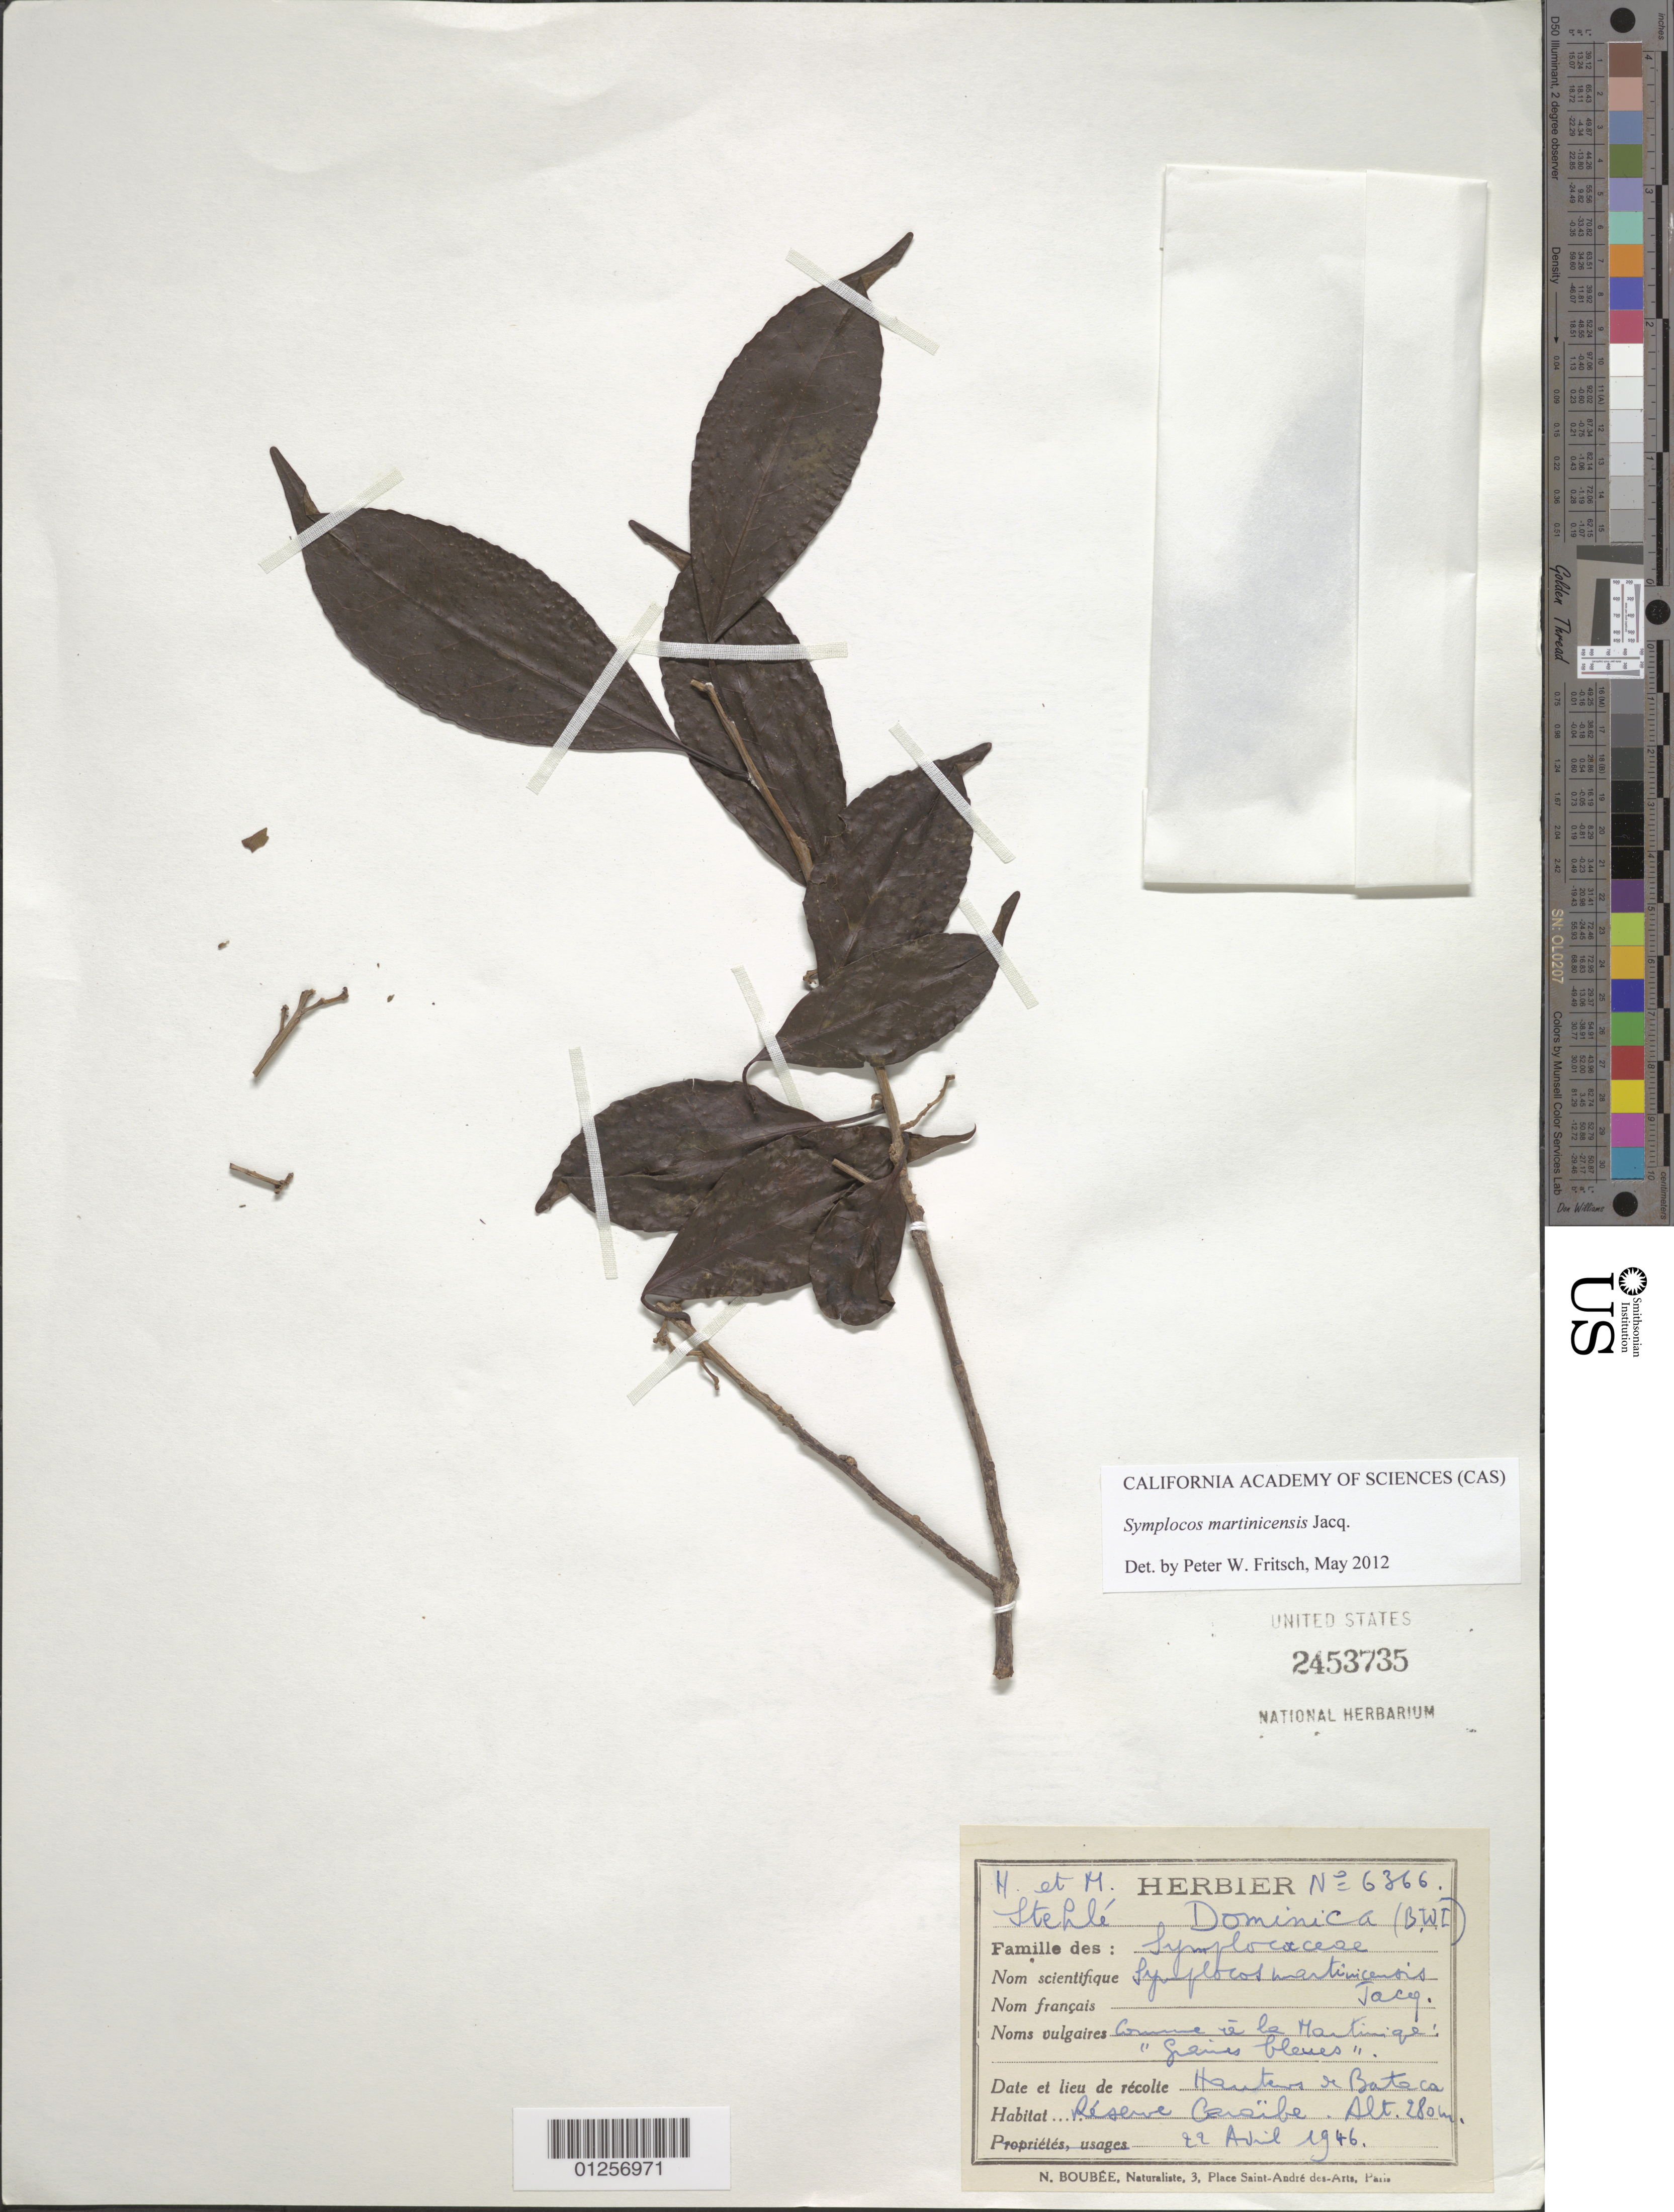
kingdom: Plantae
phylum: Tracheophyta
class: Magnoliopsida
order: Ericales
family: Symplocaceae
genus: Symplocos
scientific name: Symplocos martinicensis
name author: Jacq.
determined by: Fritsch, Peter W.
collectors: H. Stehlé & M. Stehlé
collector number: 6366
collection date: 1946-04-22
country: Dominica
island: Dominica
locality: Reserve Caraïbe, hauters de Bateca.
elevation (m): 280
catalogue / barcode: US 2453735